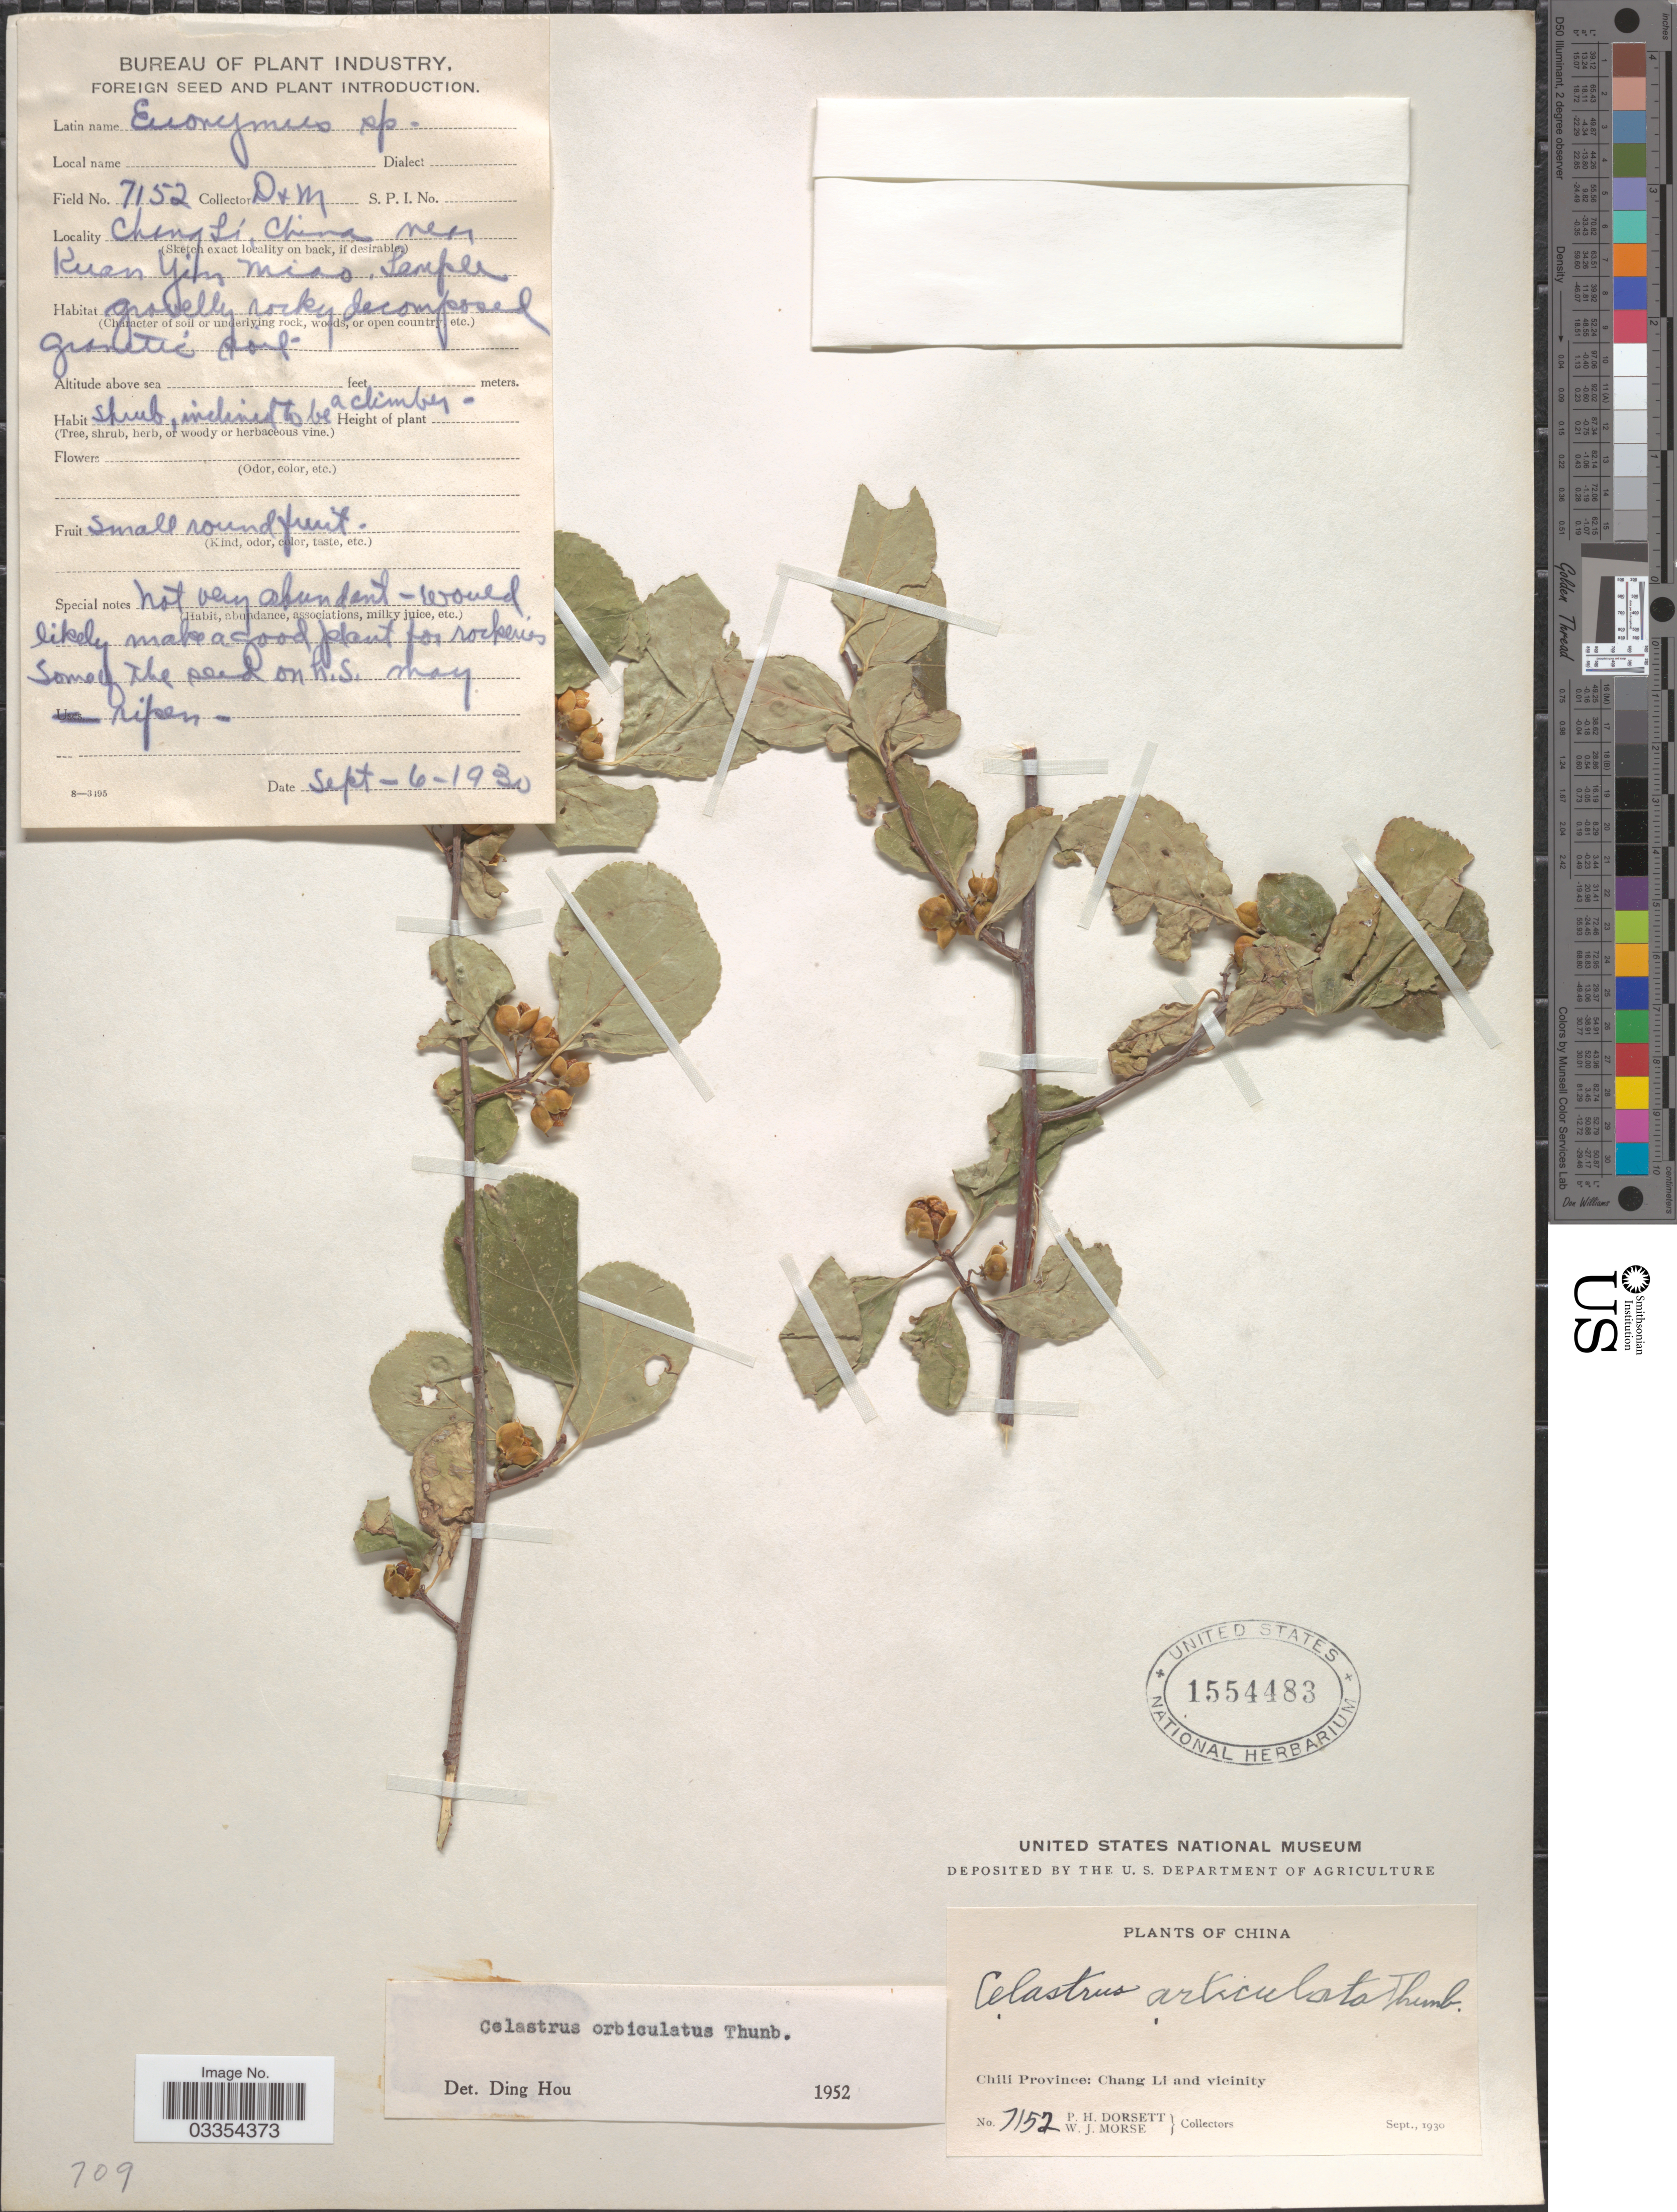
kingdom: Plantae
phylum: Tracheophyta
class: Magnoliopsida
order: Celastrales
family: Celastraceae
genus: Celastrus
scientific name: Celastrus orbiculatus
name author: Thunb.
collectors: P. H. Dorsett & W. J. Morse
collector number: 7152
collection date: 1930-09-06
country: China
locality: Chili Province: Chang Li and vicinity. Chang Li, China near Kuan Yin Miao, Temple.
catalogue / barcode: US 1554483